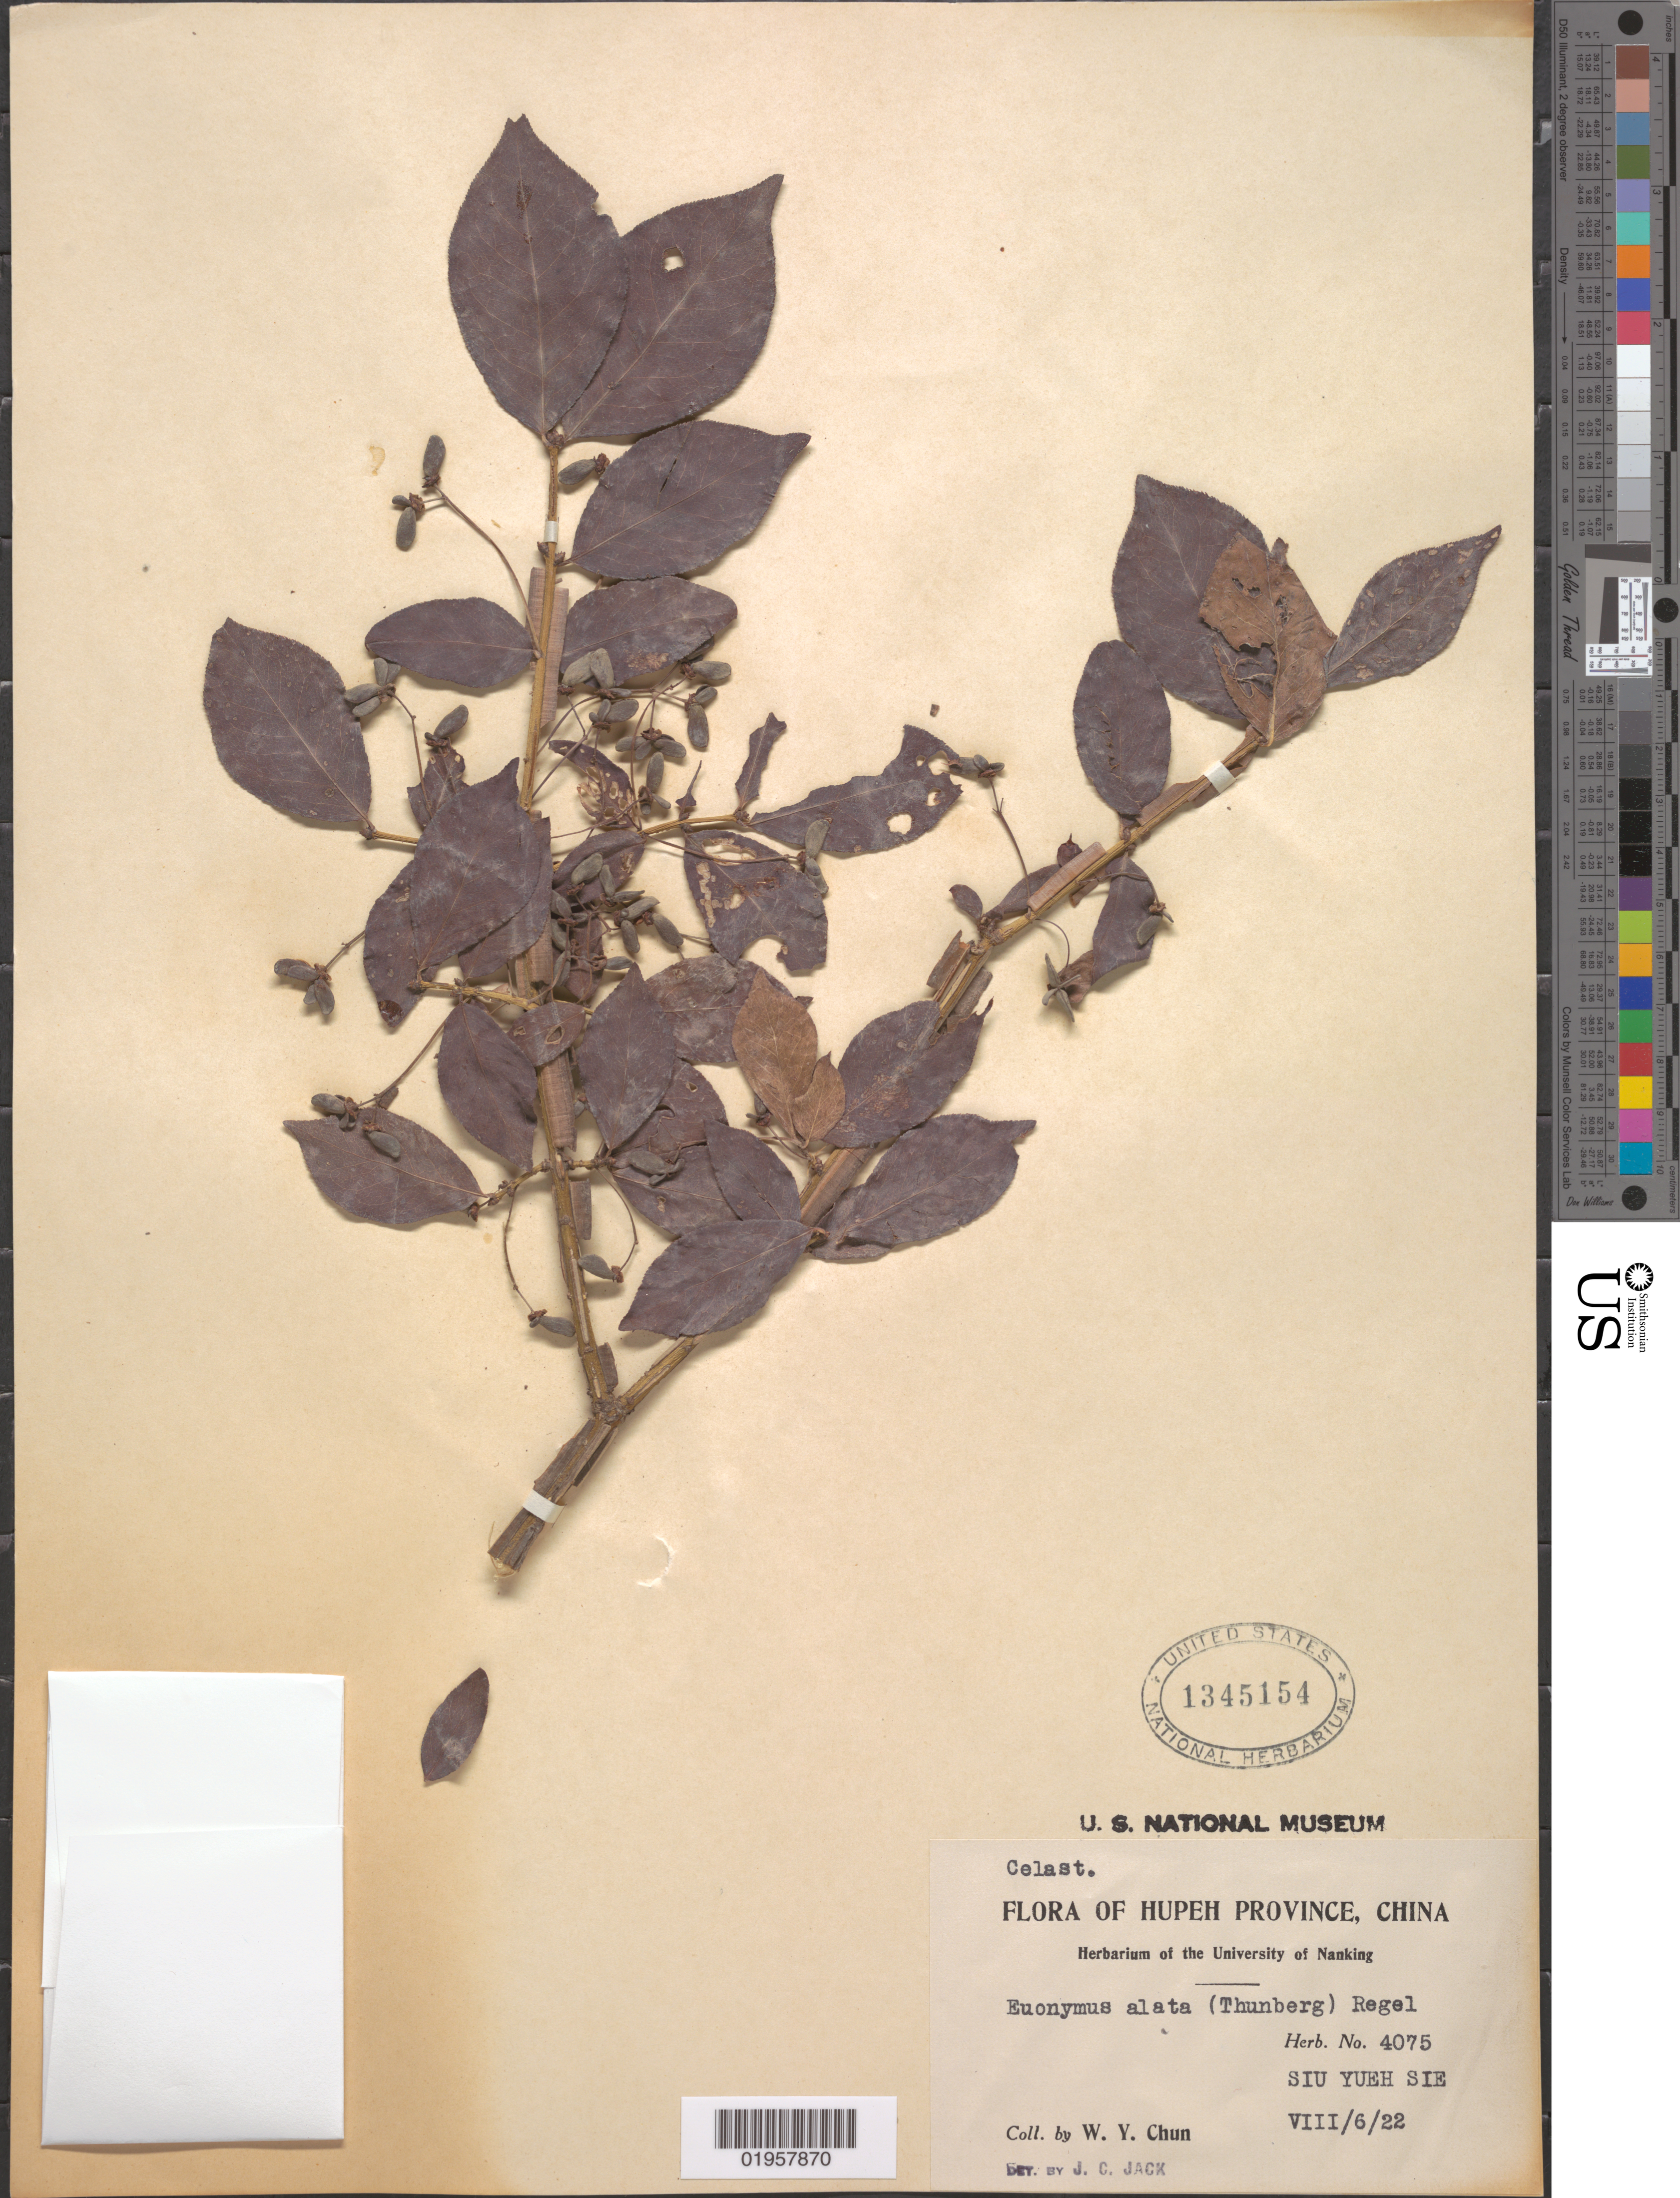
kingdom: Plantae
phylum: Tracheophyta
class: Magnoliopsida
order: Celastrales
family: Celastraceae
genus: Euonymus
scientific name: Euonymus alatus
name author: (Thunb.) Siebold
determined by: Jack, J. C.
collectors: W. Y. Chun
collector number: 4075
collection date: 1922-08-06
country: China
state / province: Hubei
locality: Hupeh [Hubei]. Siu Yueh Sie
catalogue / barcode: US 1345154